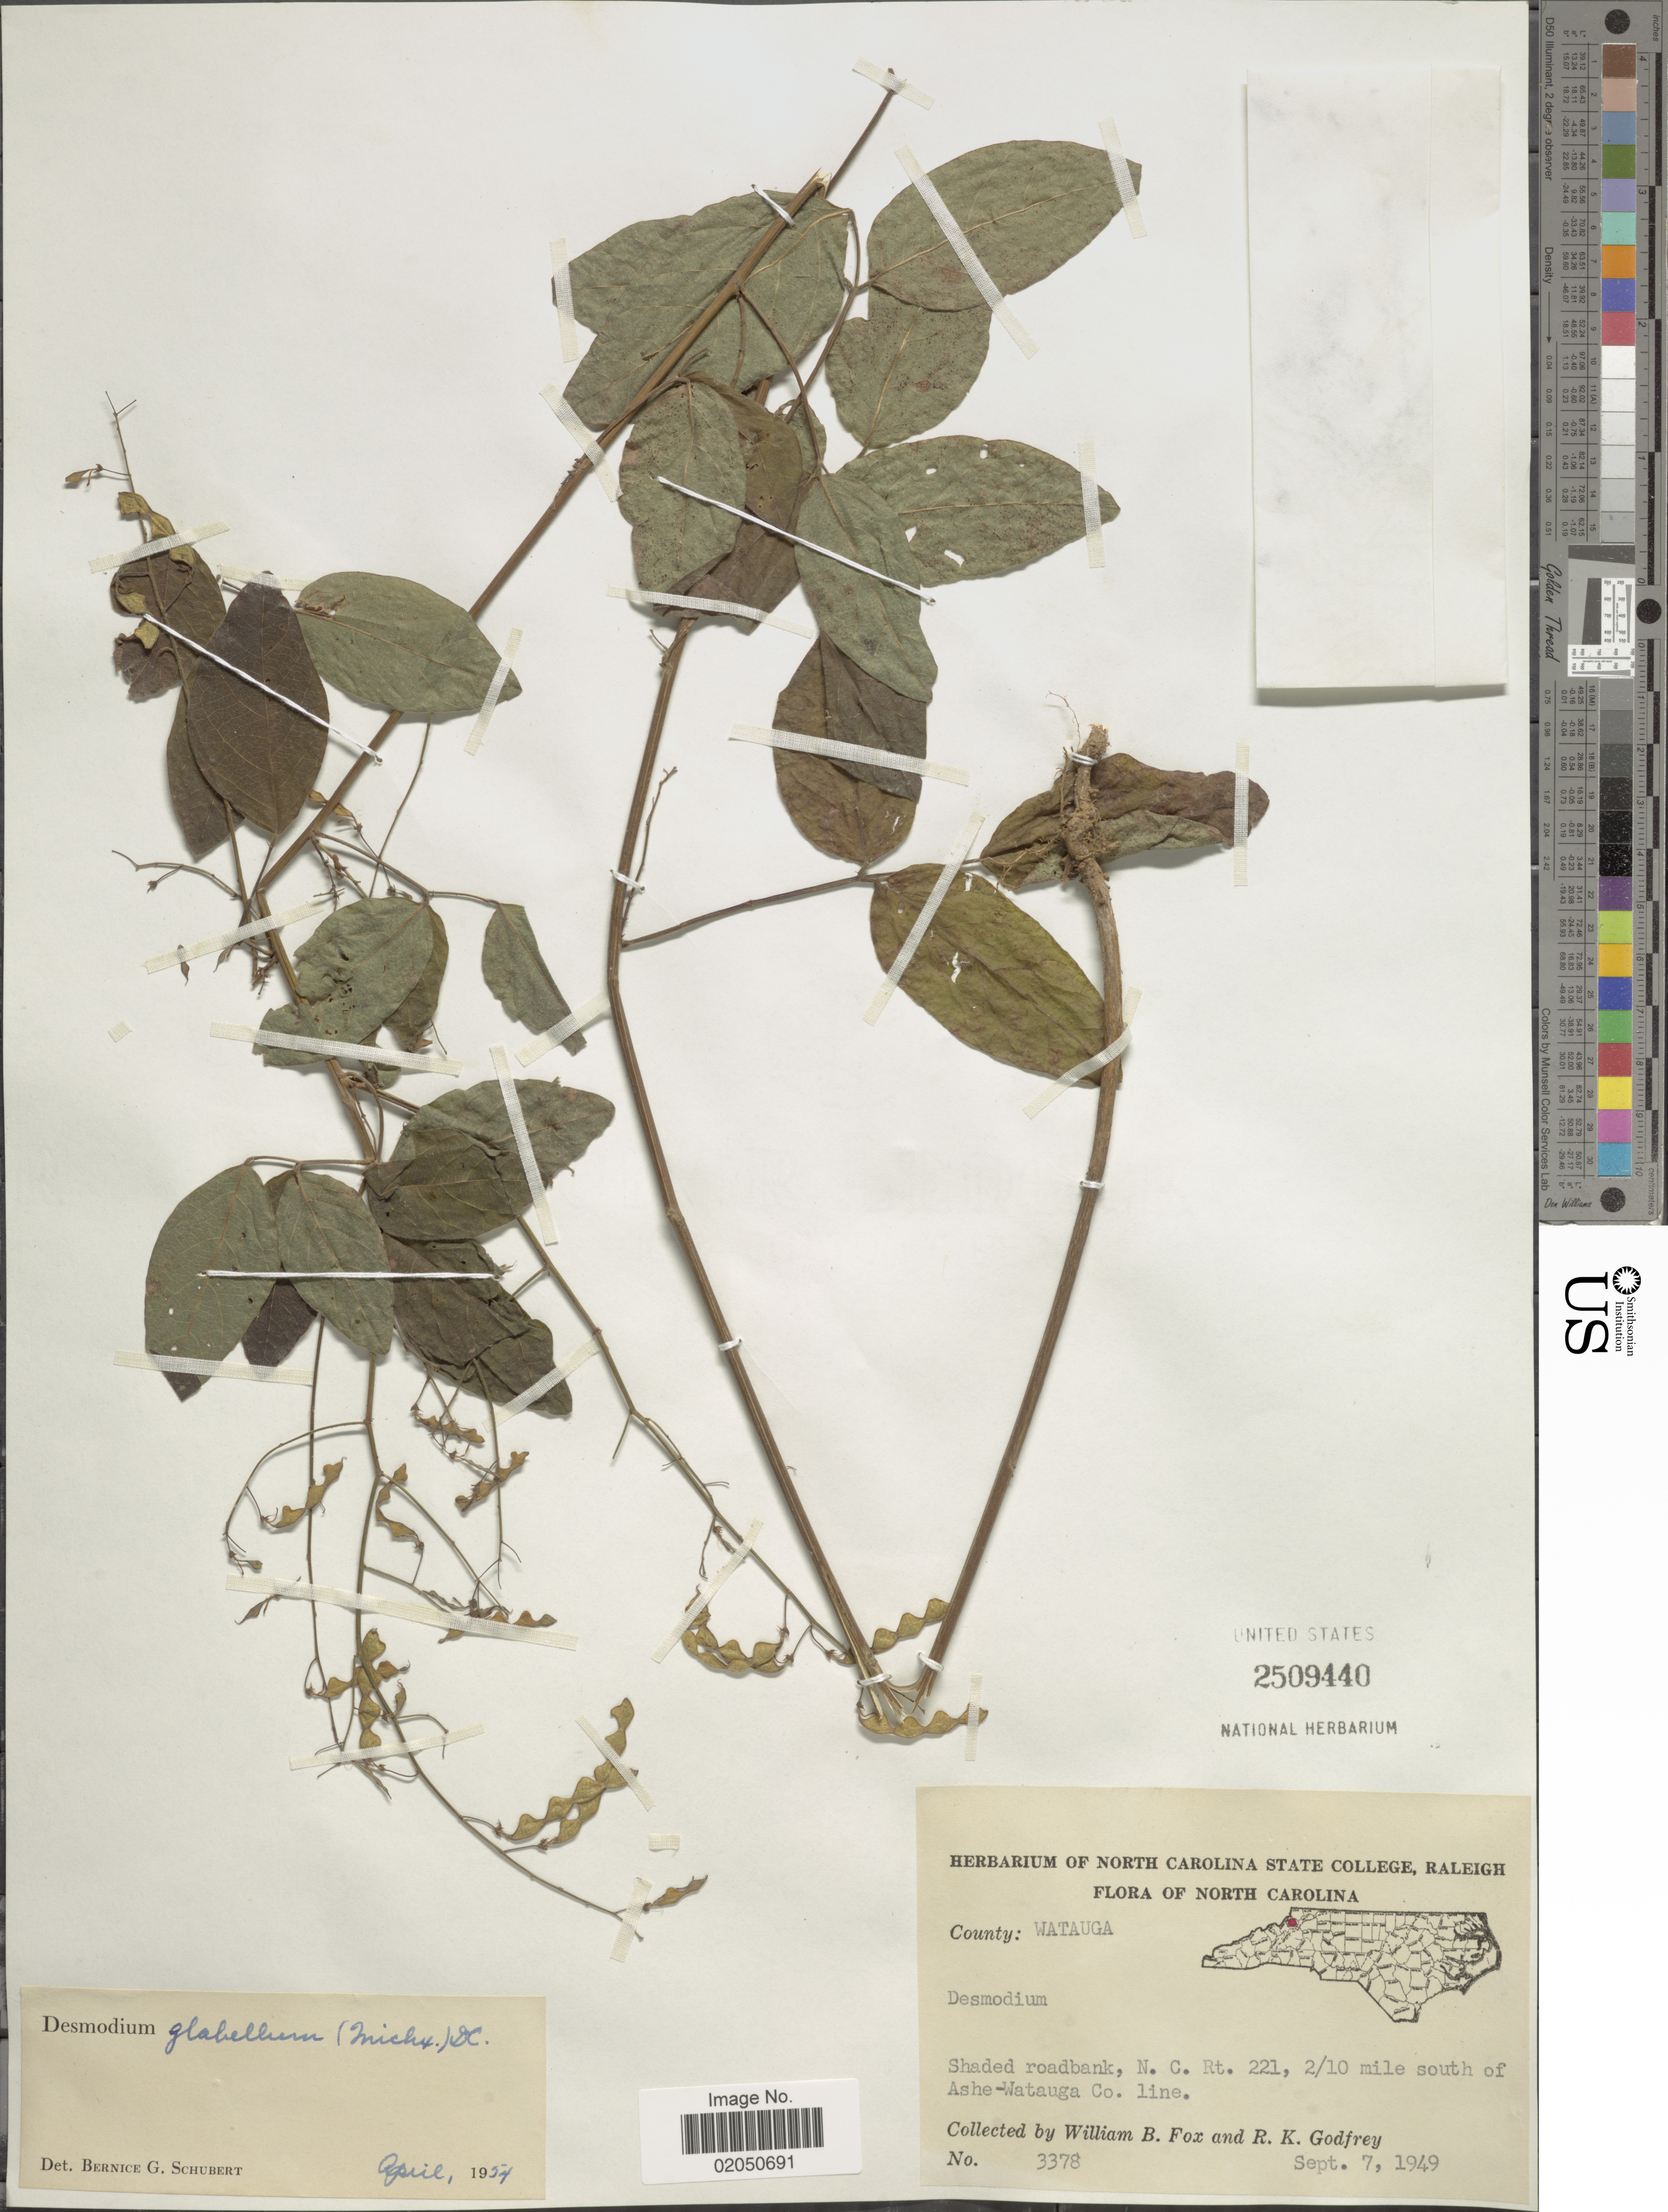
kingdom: Plantae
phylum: Tracheophyta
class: Magnoliopsida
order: Fabales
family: Fabaceae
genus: Desmodium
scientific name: Desmodium glabellum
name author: (Michx.) DC.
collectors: W. B. Fox & R. K. Godfrey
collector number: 3378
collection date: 1949-09-07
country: United States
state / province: North Carolina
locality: County: Watauga, N.C. Rt. 221, 2/10 mile south of Ashe-Watauga Co. line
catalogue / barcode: US 2509440